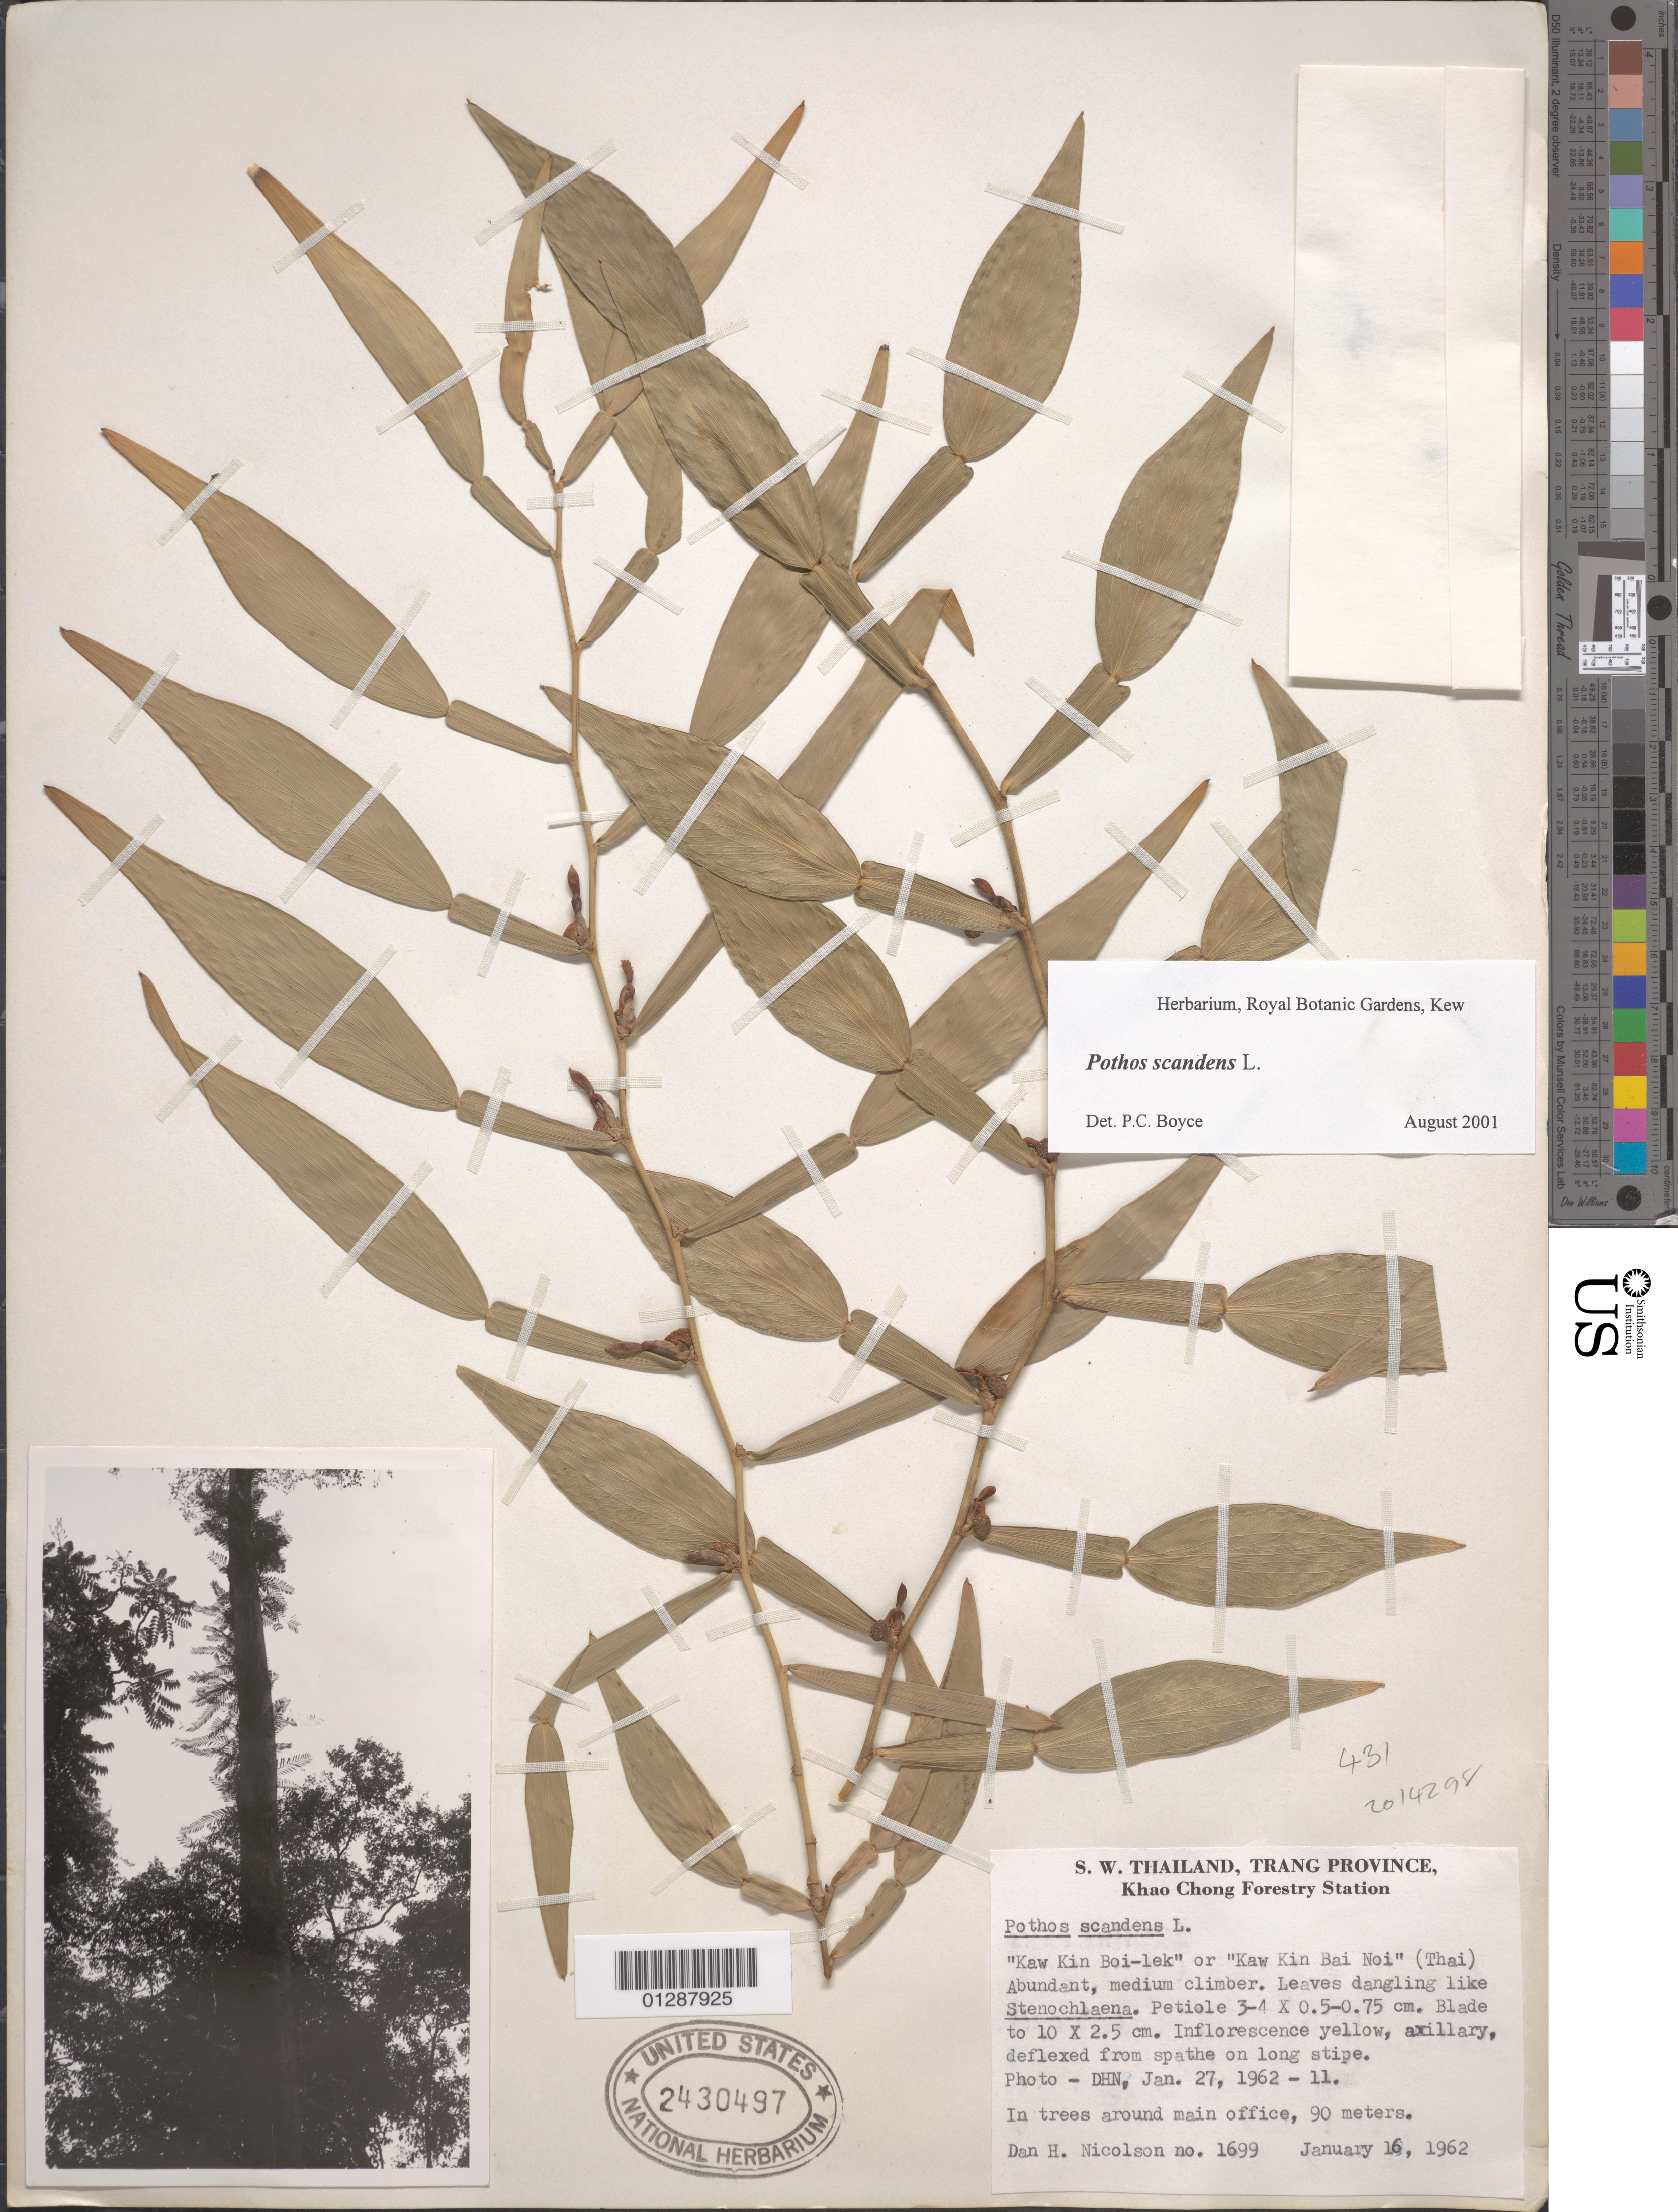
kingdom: Plantae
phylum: Tracheophyta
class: Liliopsida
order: Alismatales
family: Araceae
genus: Pothos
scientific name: Pothos scandens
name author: L.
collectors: D. H. Nicolson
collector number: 1699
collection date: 1962-01-16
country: Thailand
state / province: Trang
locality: S. W. Thailand. Khao Chong Forestry Station.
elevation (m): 90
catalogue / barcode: US 2430497